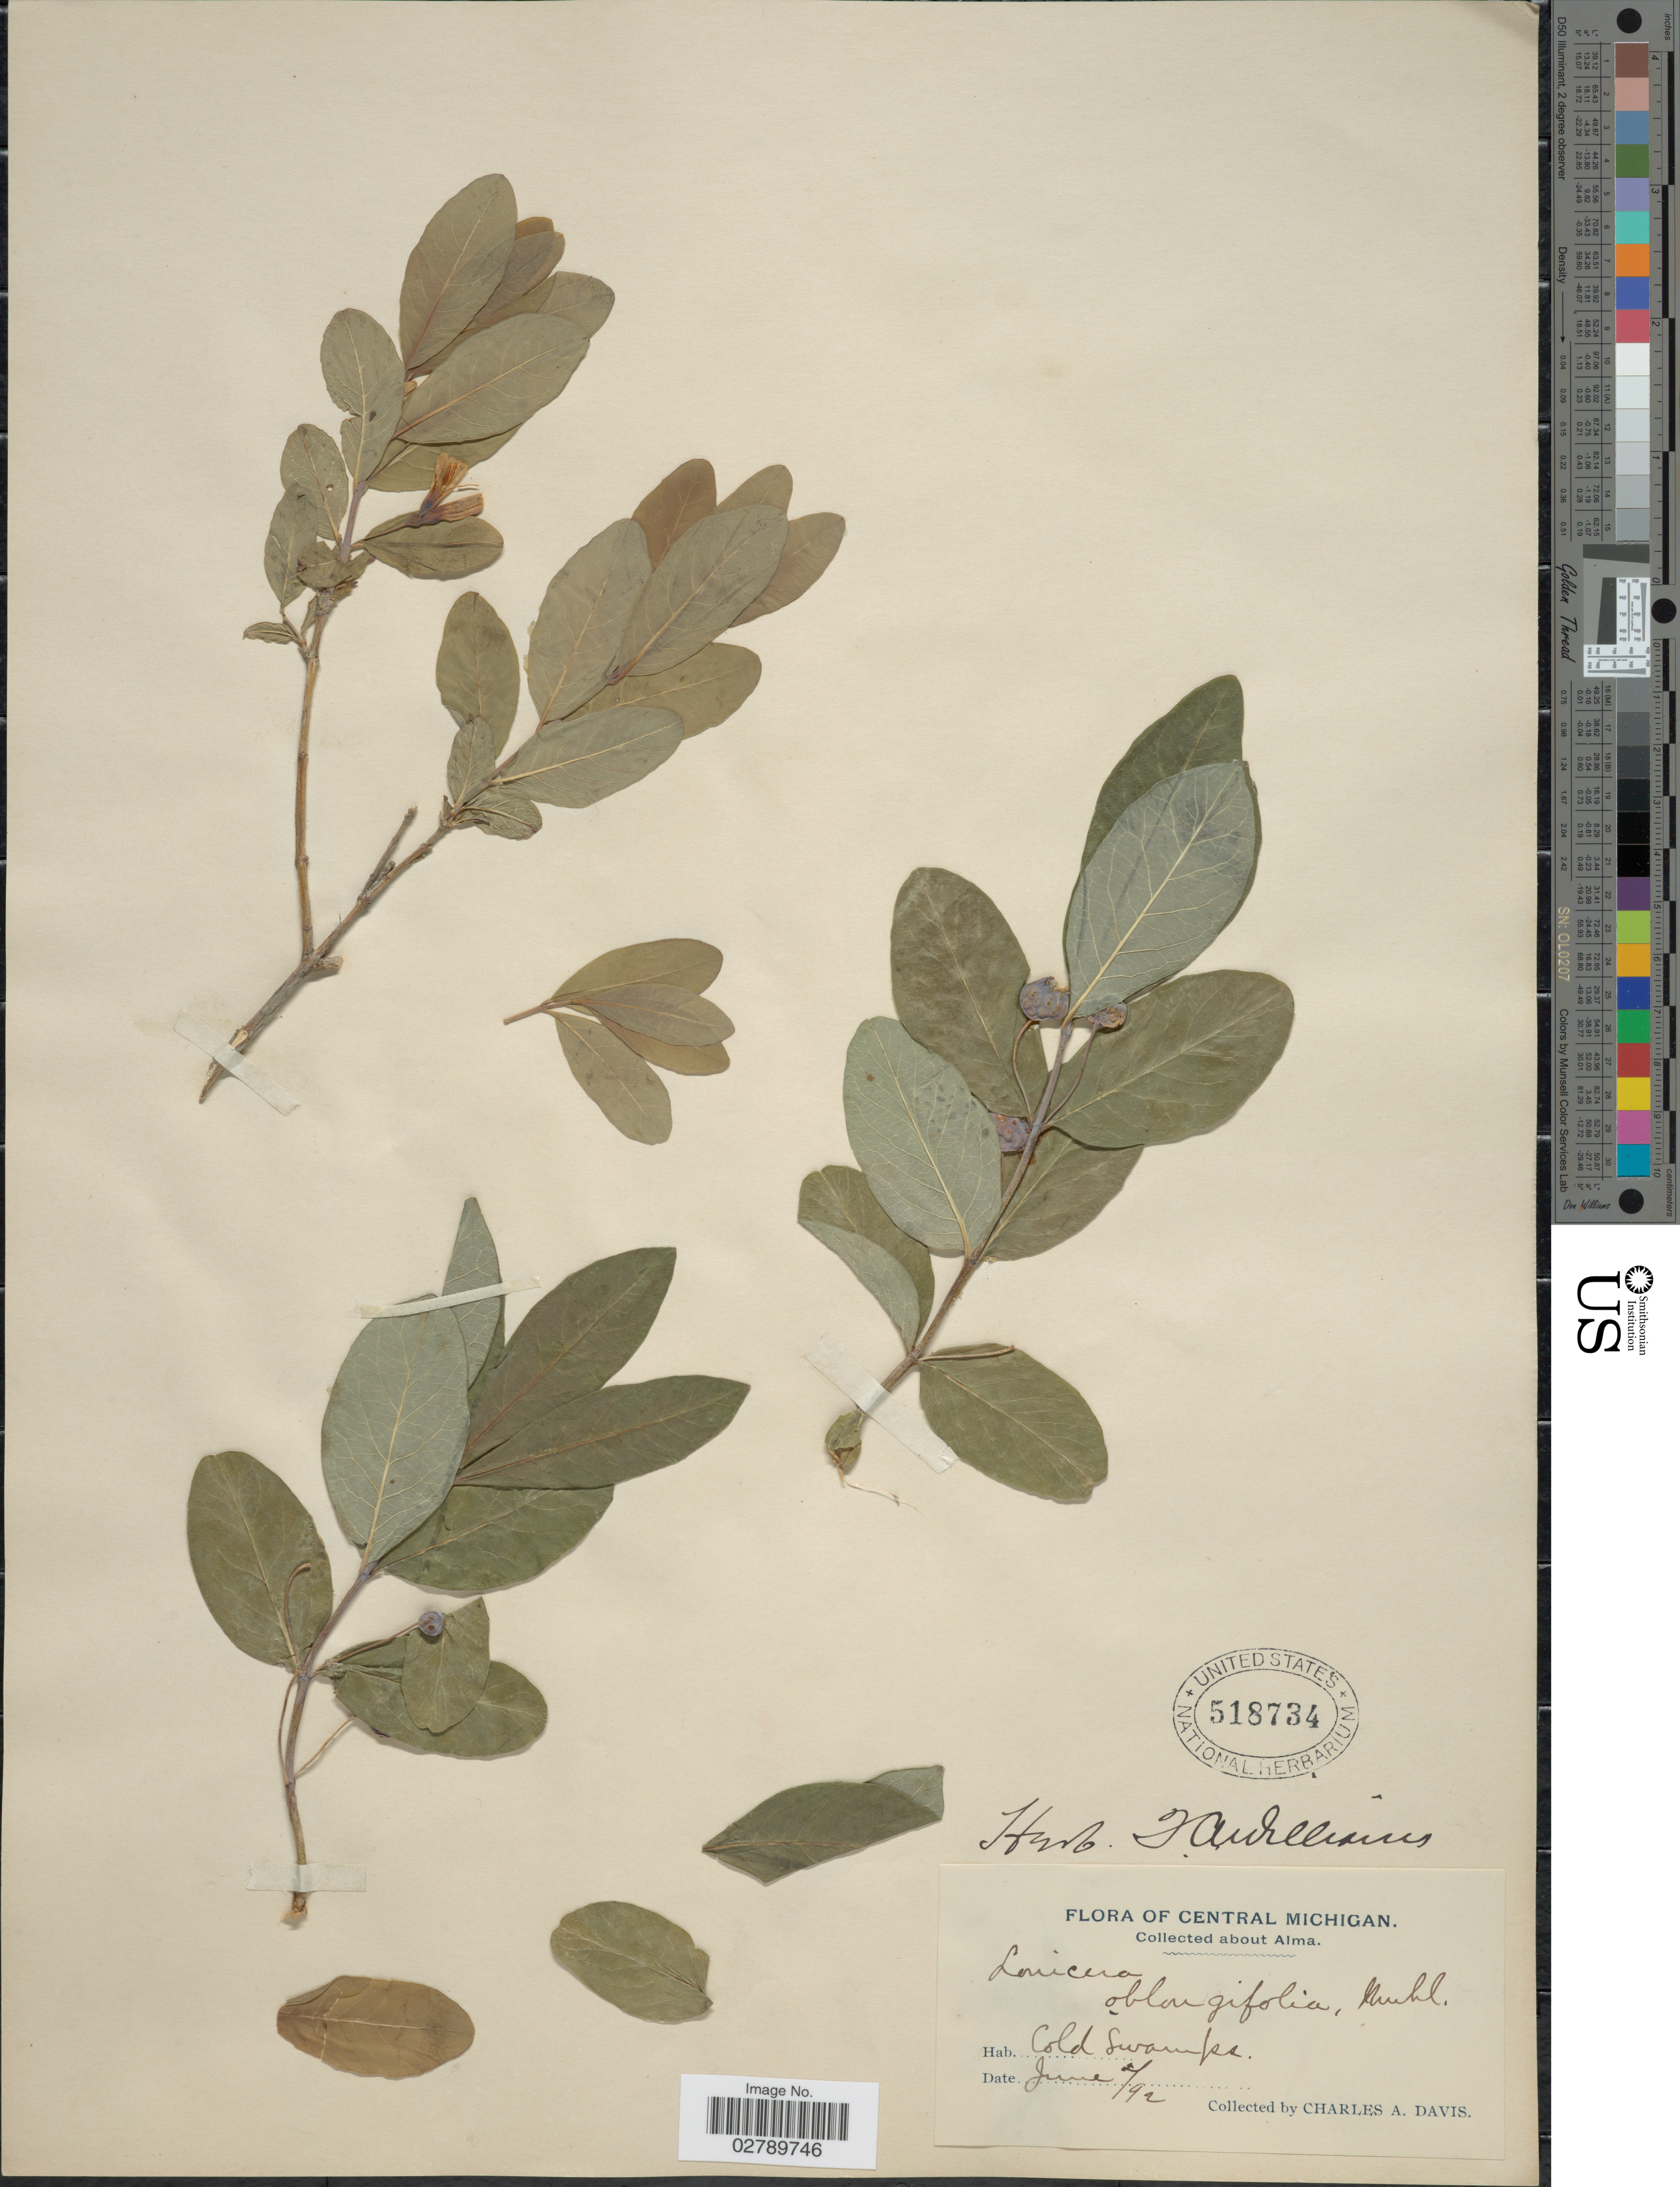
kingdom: Plantae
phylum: Tracheophyta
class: Magnoliopsida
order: Dipsacales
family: Caprifoliaceae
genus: Lonicera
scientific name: Lonicera oblongifolia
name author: Hook.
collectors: C. Davis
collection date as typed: Transcribed d/m/y: 2/6/92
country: United States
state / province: Michigan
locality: Central Michigan. About Alma. Cold Swamps.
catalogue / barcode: US 518734